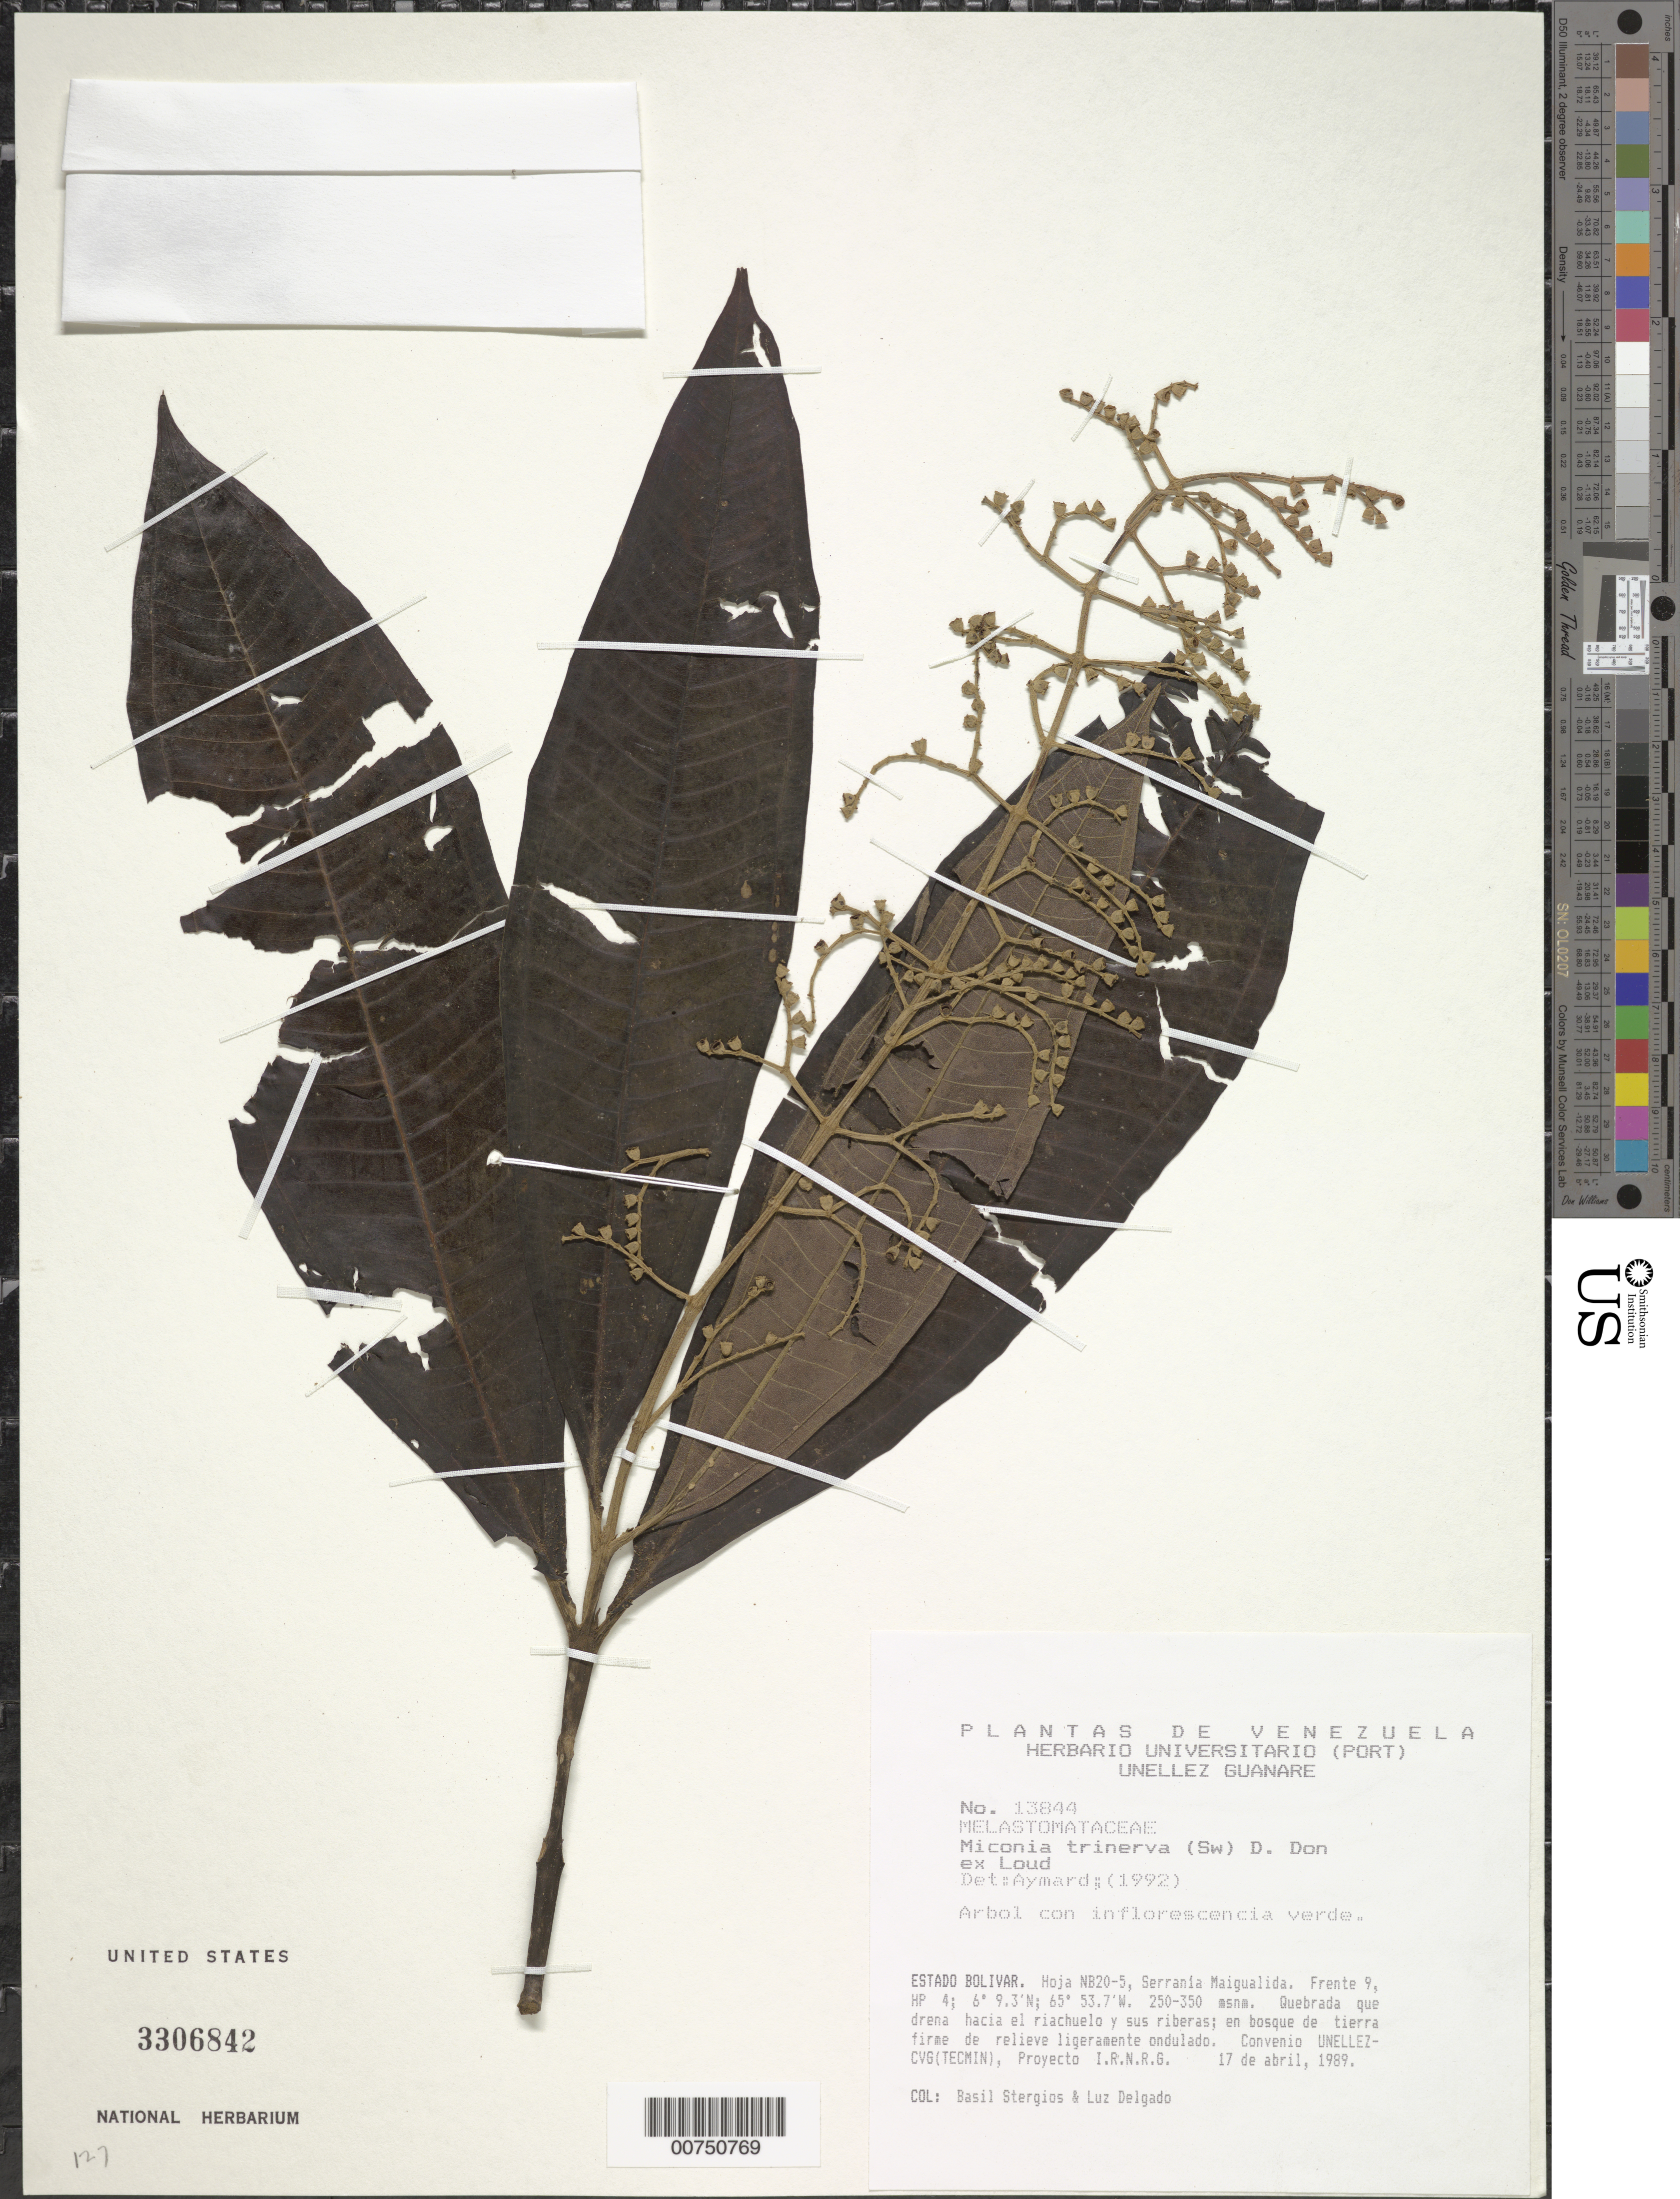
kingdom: Plantae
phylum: Tracheophyta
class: Magnoliopsida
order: Myrtales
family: Melastomataceae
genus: Miconia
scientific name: Miconia trinervia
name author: (Sw.) D. Don ex Loudon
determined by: Aymard C., G. A., (PORT), Univ. Nac. Exp. de los Llanos Ezequiel Zamora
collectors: B. G. Stergios & L. Delgado V.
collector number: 13844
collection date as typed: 17-Apr-89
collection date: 1989-04-17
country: Venezuela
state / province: Bolívar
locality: Serrania Maigualida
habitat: Quebrada que drena hacia el riachuelo y sus riberas; en bosque de tierra firme de relieve ligeramente ondulado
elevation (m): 250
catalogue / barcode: US 3306842